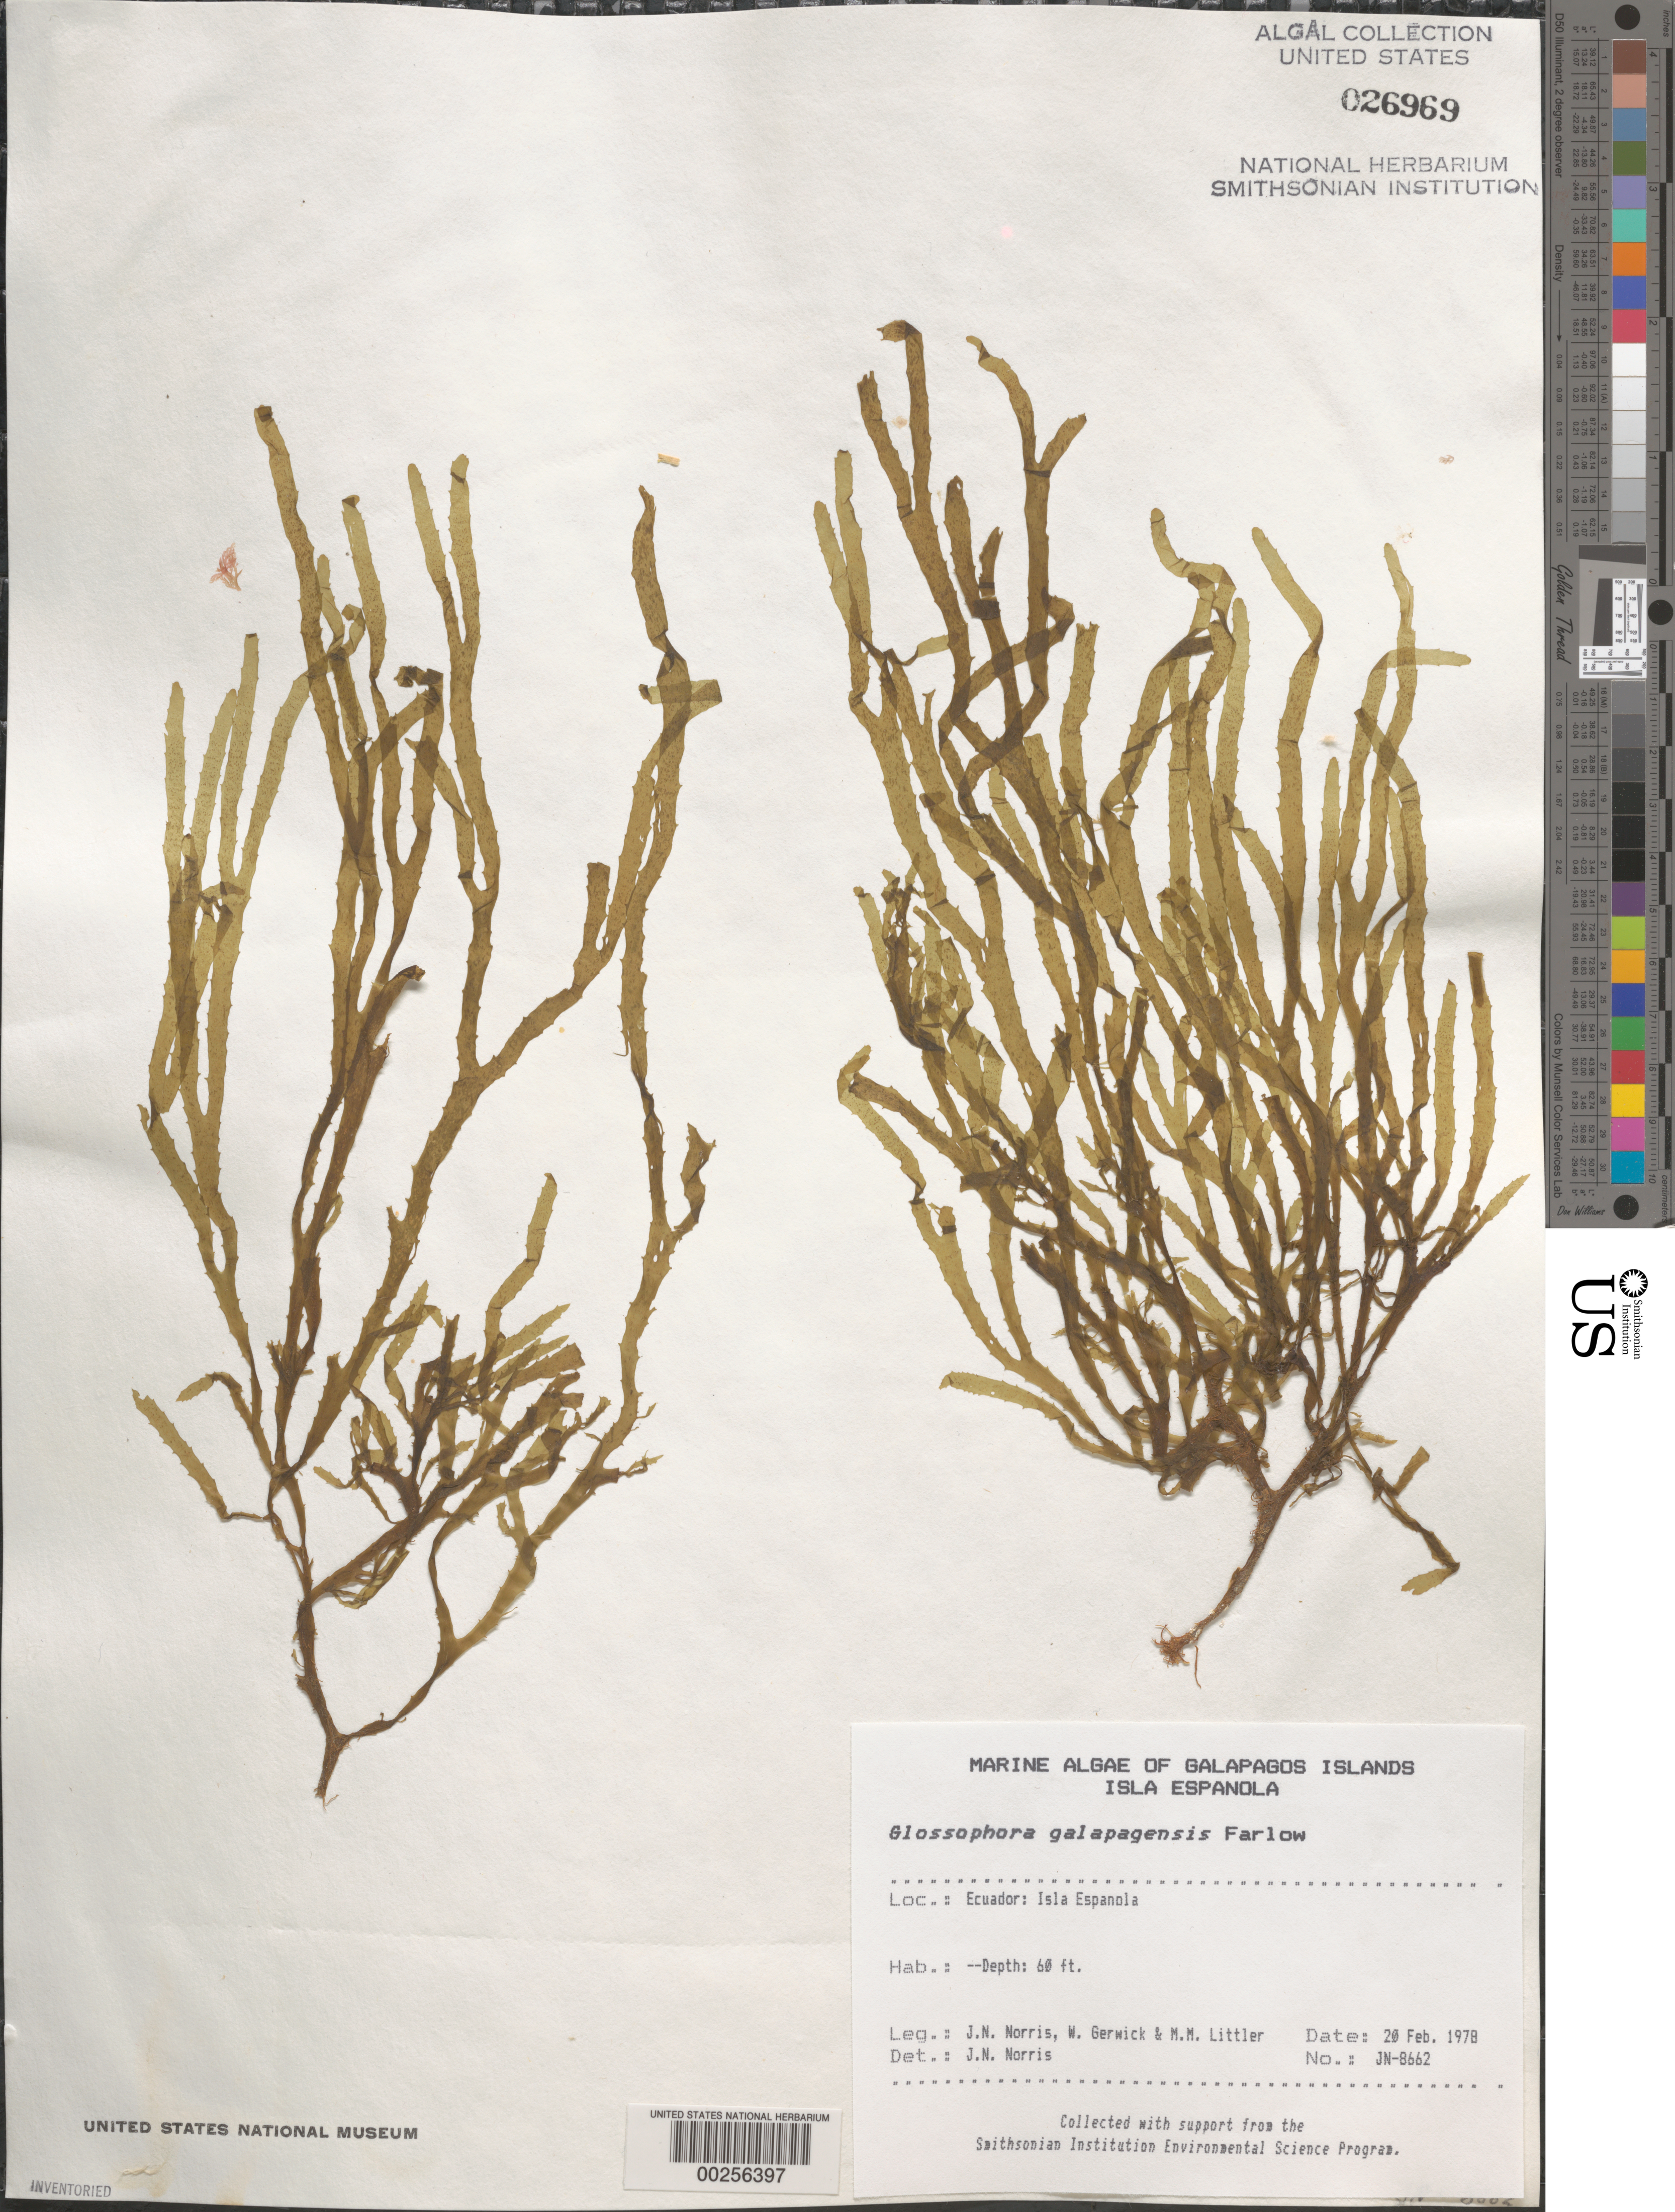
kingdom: Chromista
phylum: Ochrophyta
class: Phaeophyceae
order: Dictyotales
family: Dictyotaceae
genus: Dictyota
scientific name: Dictyota galapagensis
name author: (Farl.) De Clerck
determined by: Algae name updating Project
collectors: J. N. Norris, W. Gerwick & M. M. Littler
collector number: JN-8662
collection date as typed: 20 Feb 1978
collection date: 1978-02-20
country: Ecuador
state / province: Colón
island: Española [Hood]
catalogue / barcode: US 26969